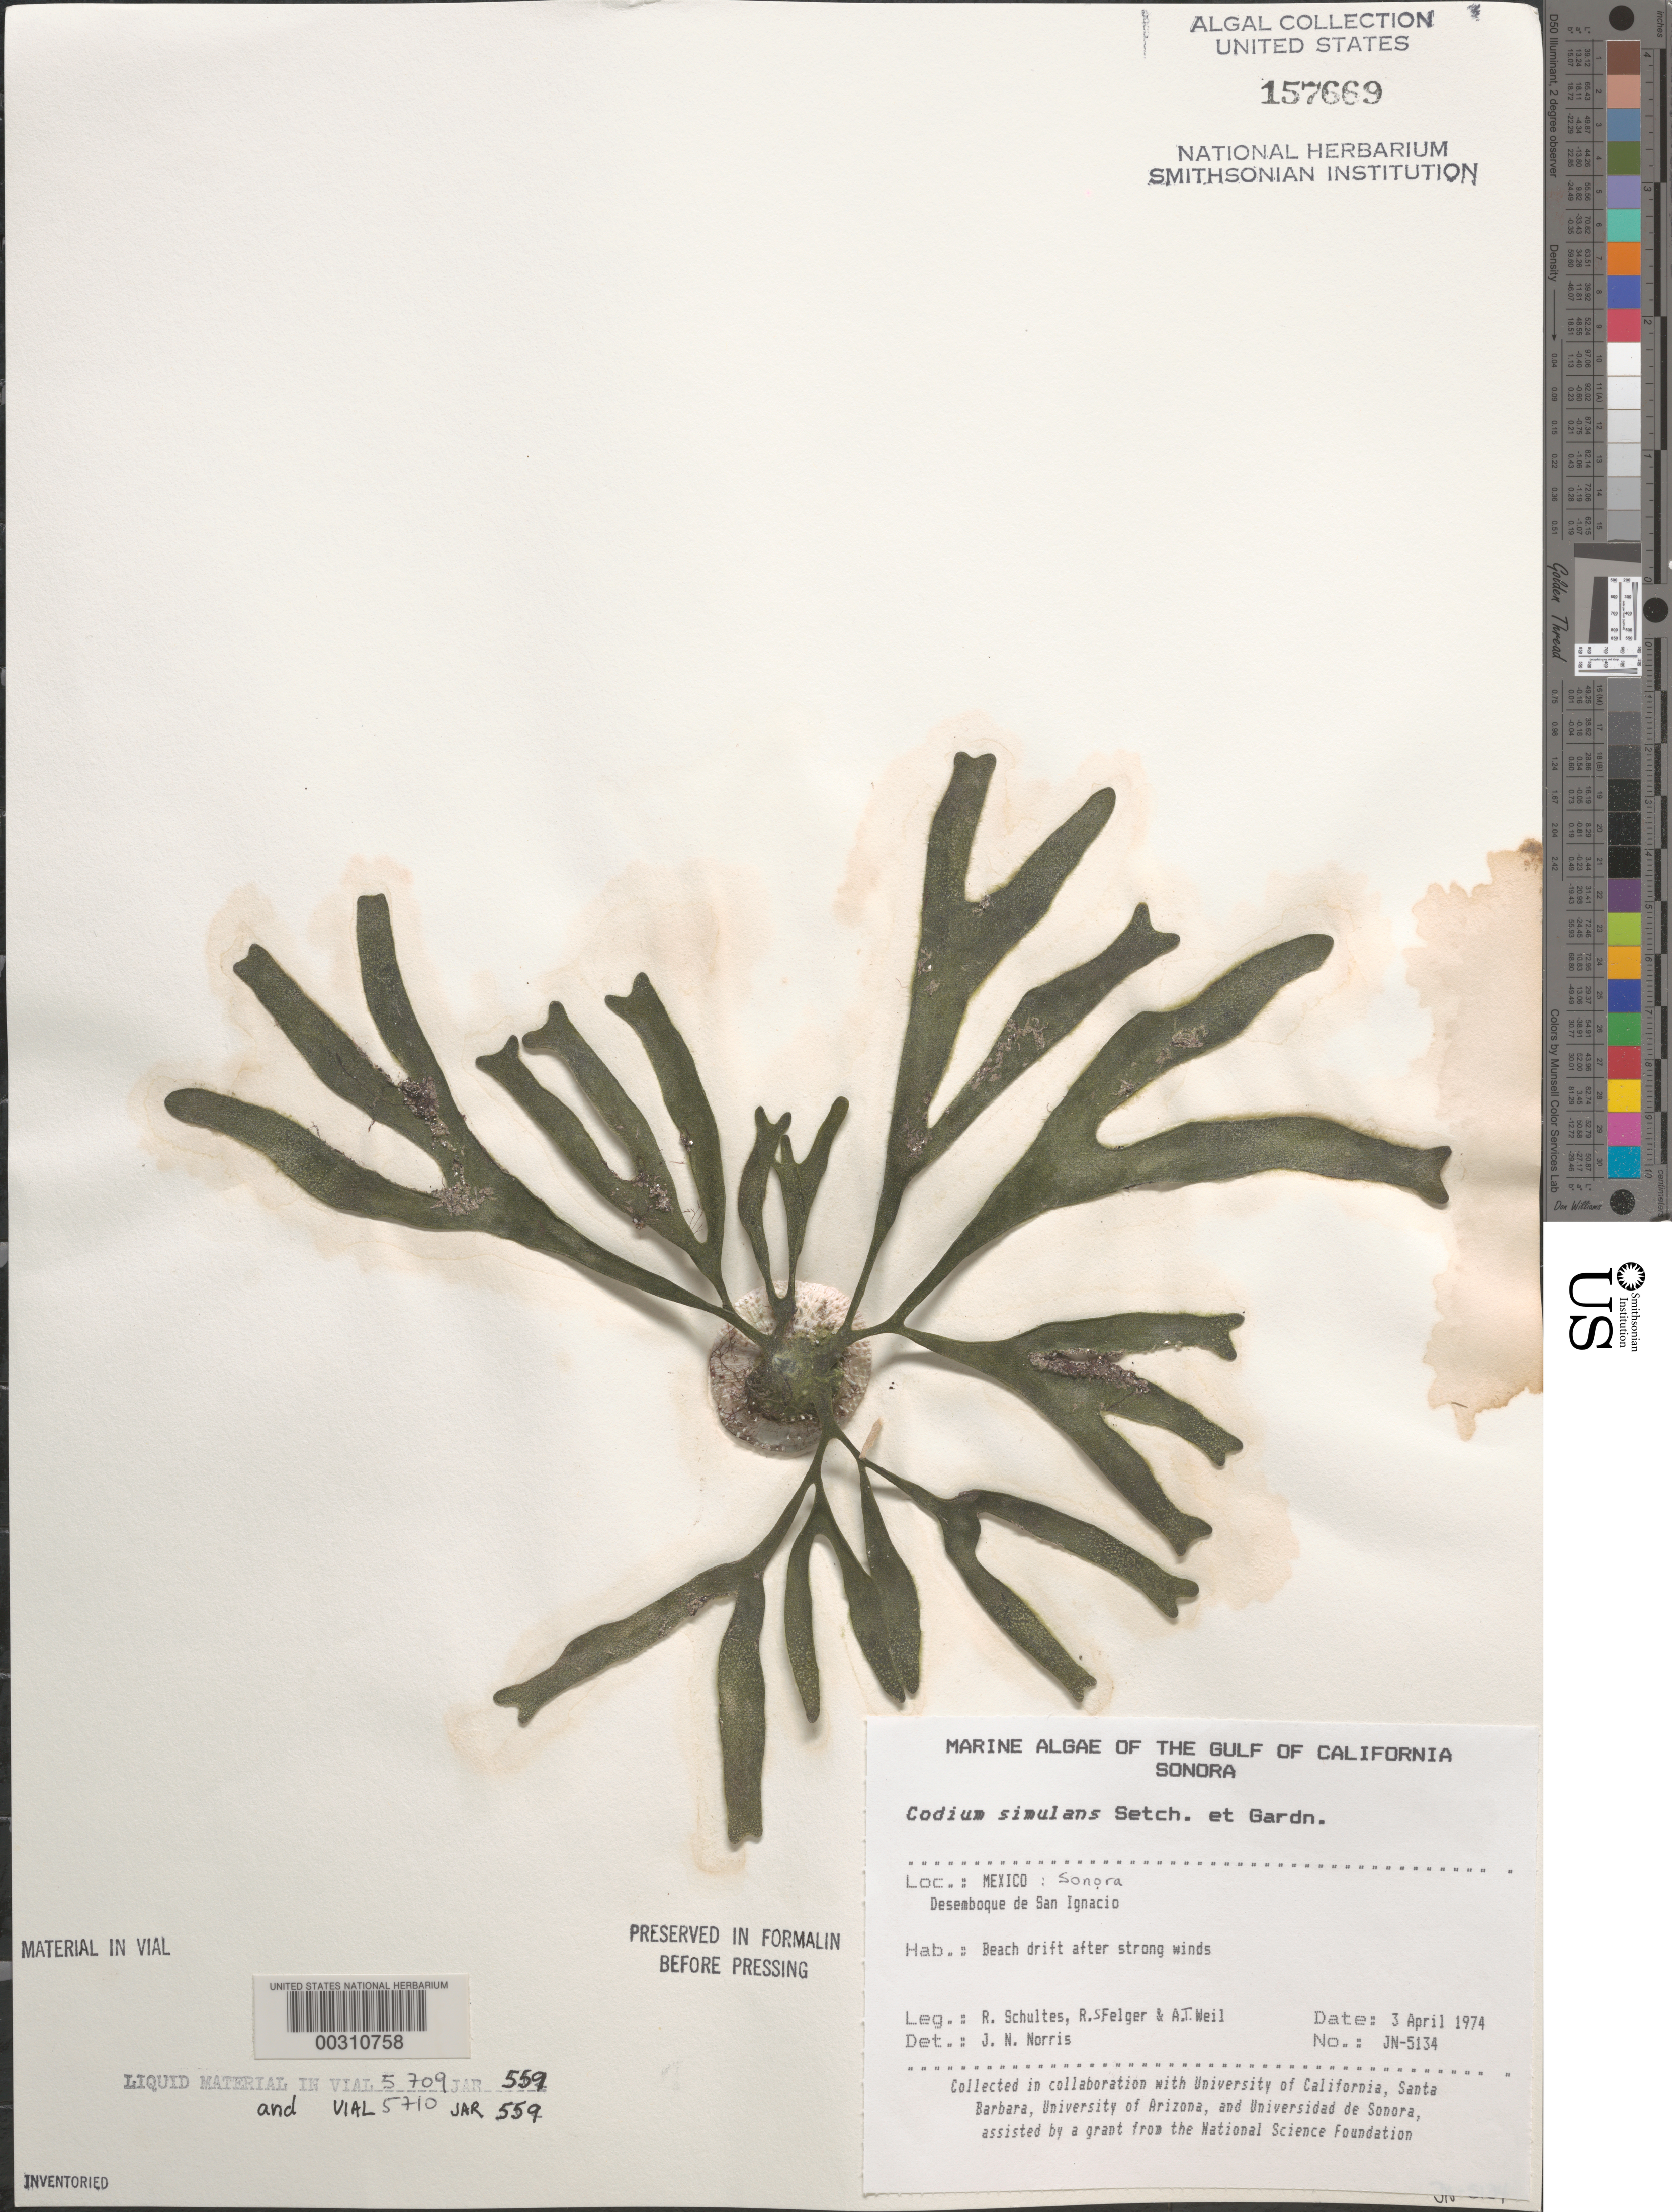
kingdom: Plantae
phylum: Chlorophyta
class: Ulvophyceae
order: Bryopsidales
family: Codiaceae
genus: Codium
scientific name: Codium simulans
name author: Setch. & N.L. Gardner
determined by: Norris, James N.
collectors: R. E. Schultes, R. S. Felger & A. T. Weil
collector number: JN-5134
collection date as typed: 03 Apr 1974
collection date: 1974-04-03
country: Mexico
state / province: Sonora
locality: Desemboque de San Ignacio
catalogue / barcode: US 157669